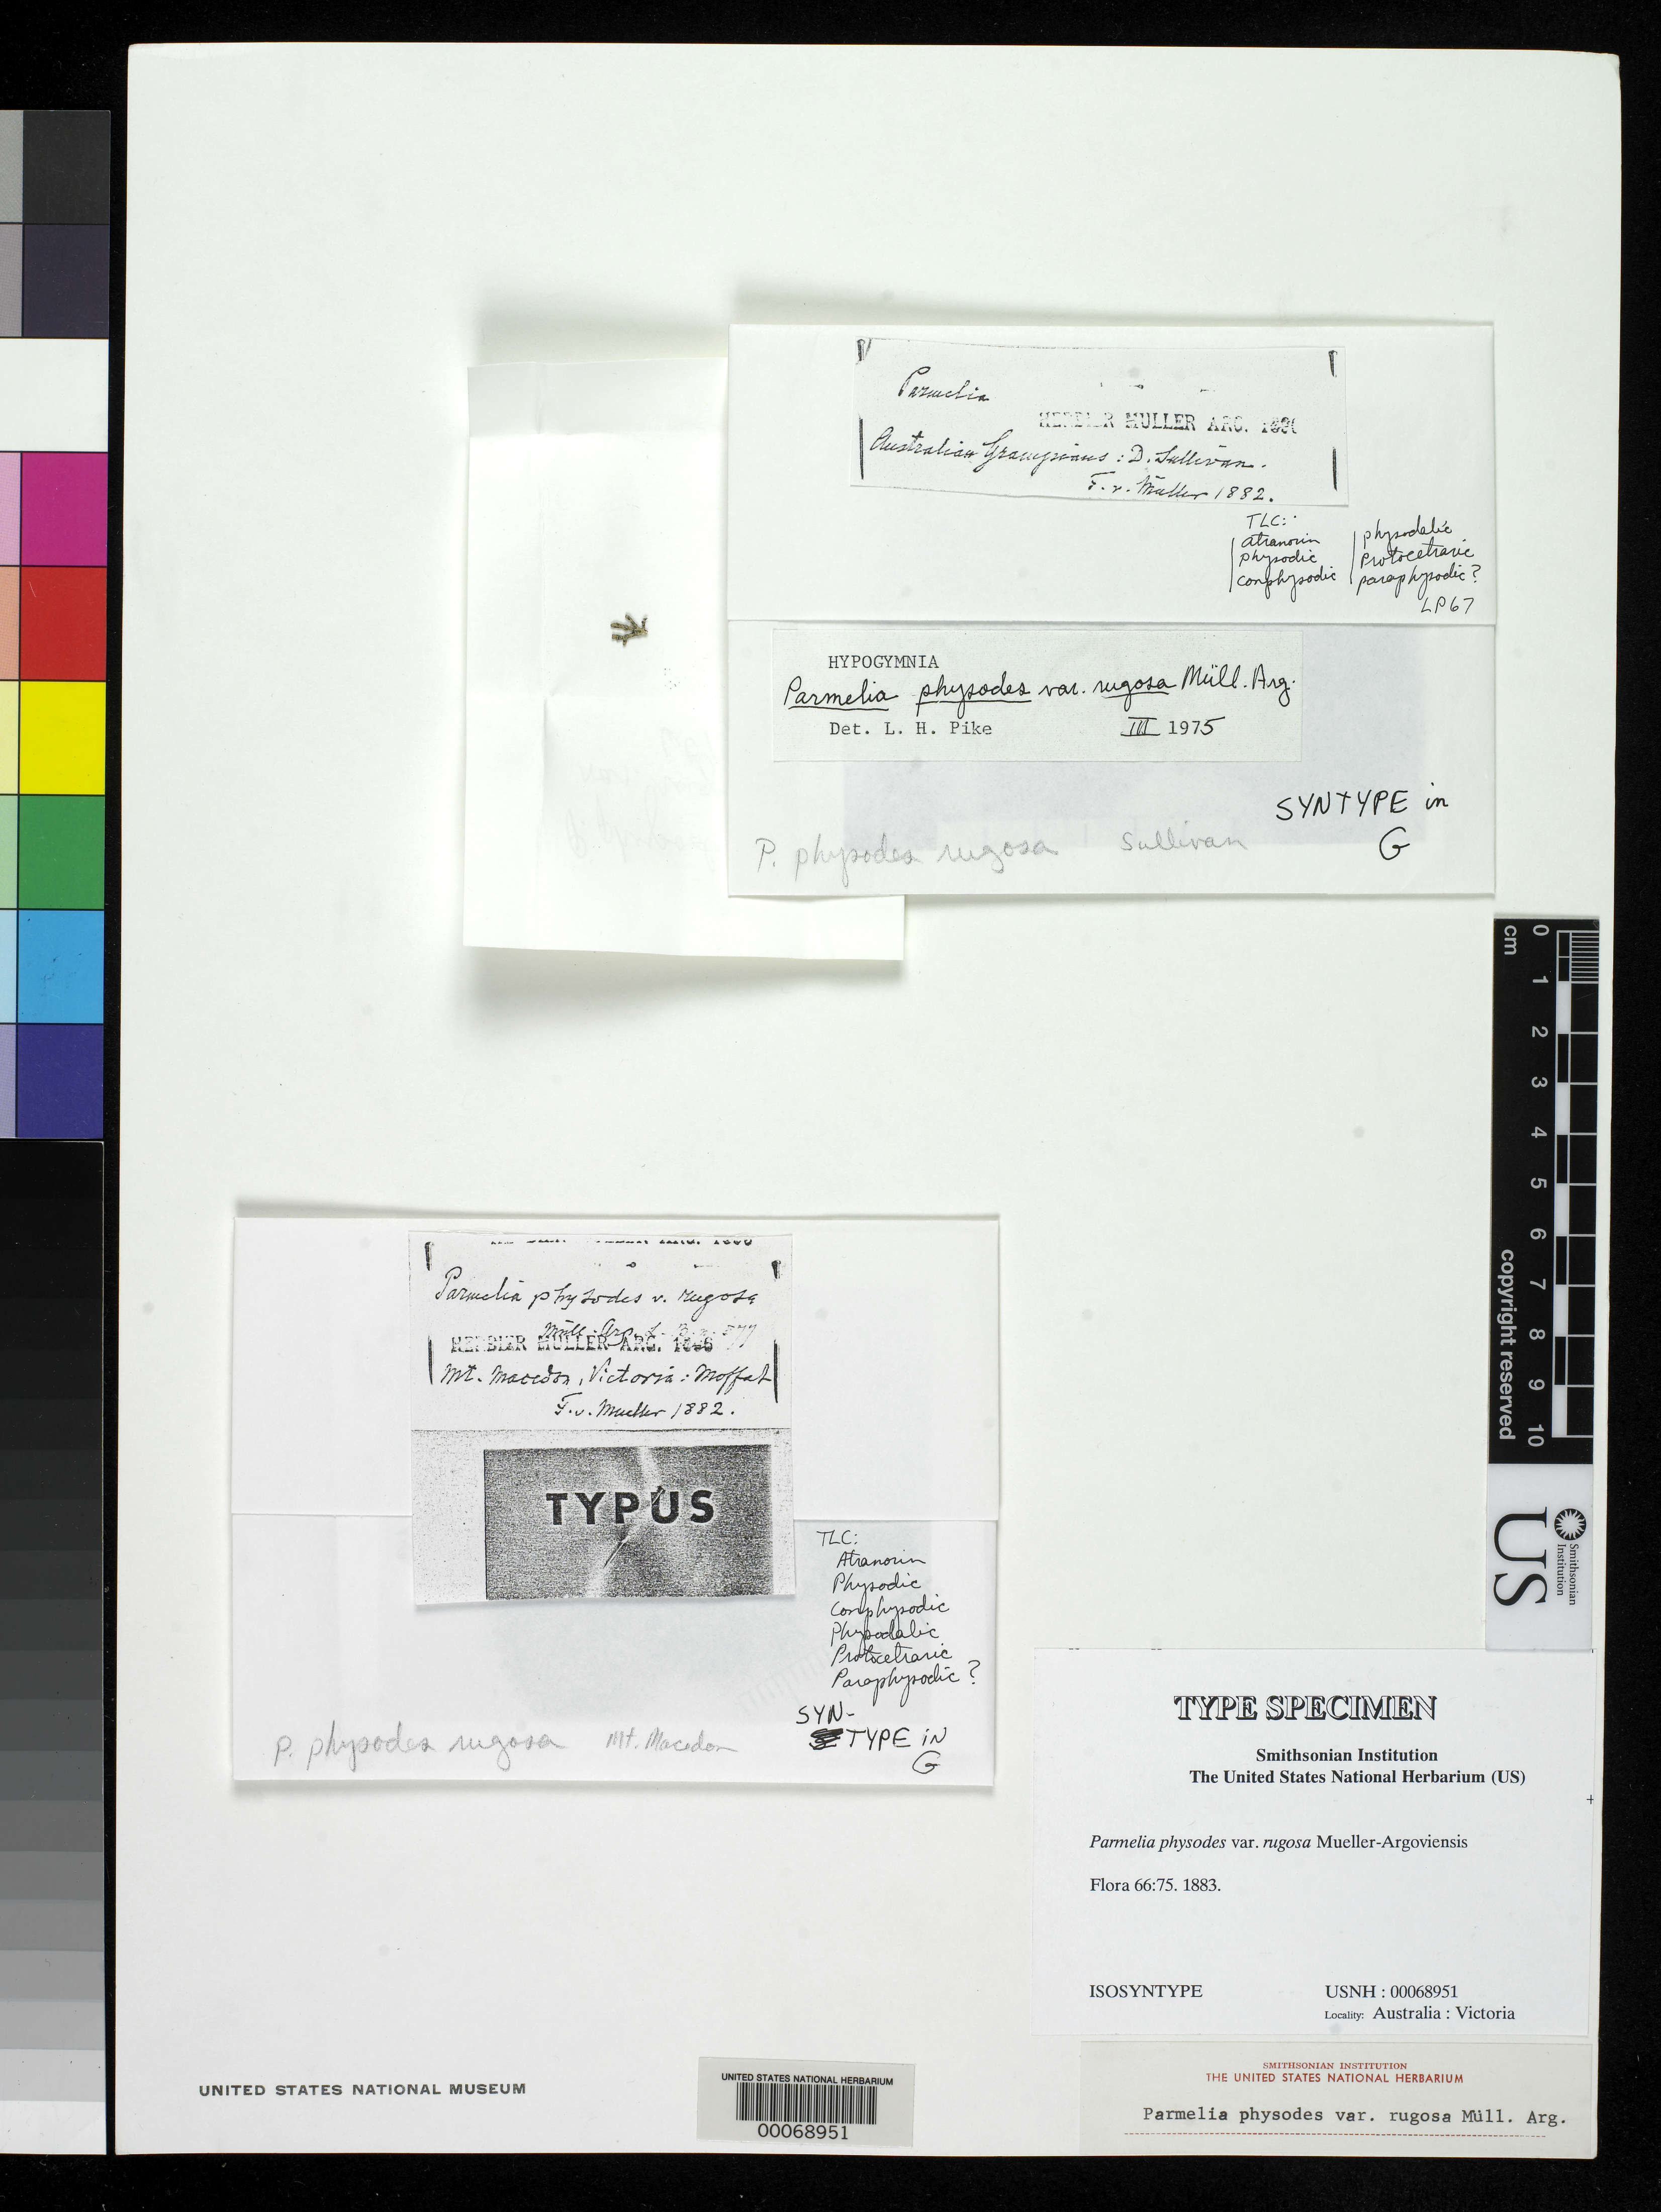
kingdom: Fungi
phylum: Ascomycota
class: Lecanoromycetes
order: Lecanorales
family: Parmeliaceae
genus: Parmelia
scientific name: Parmelia physodes var. rugosa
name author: Müll. Arg.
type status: Isosyntype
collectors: W. Moffatt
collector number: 45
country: Australia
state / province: Victoria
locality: Mt. Macedon.